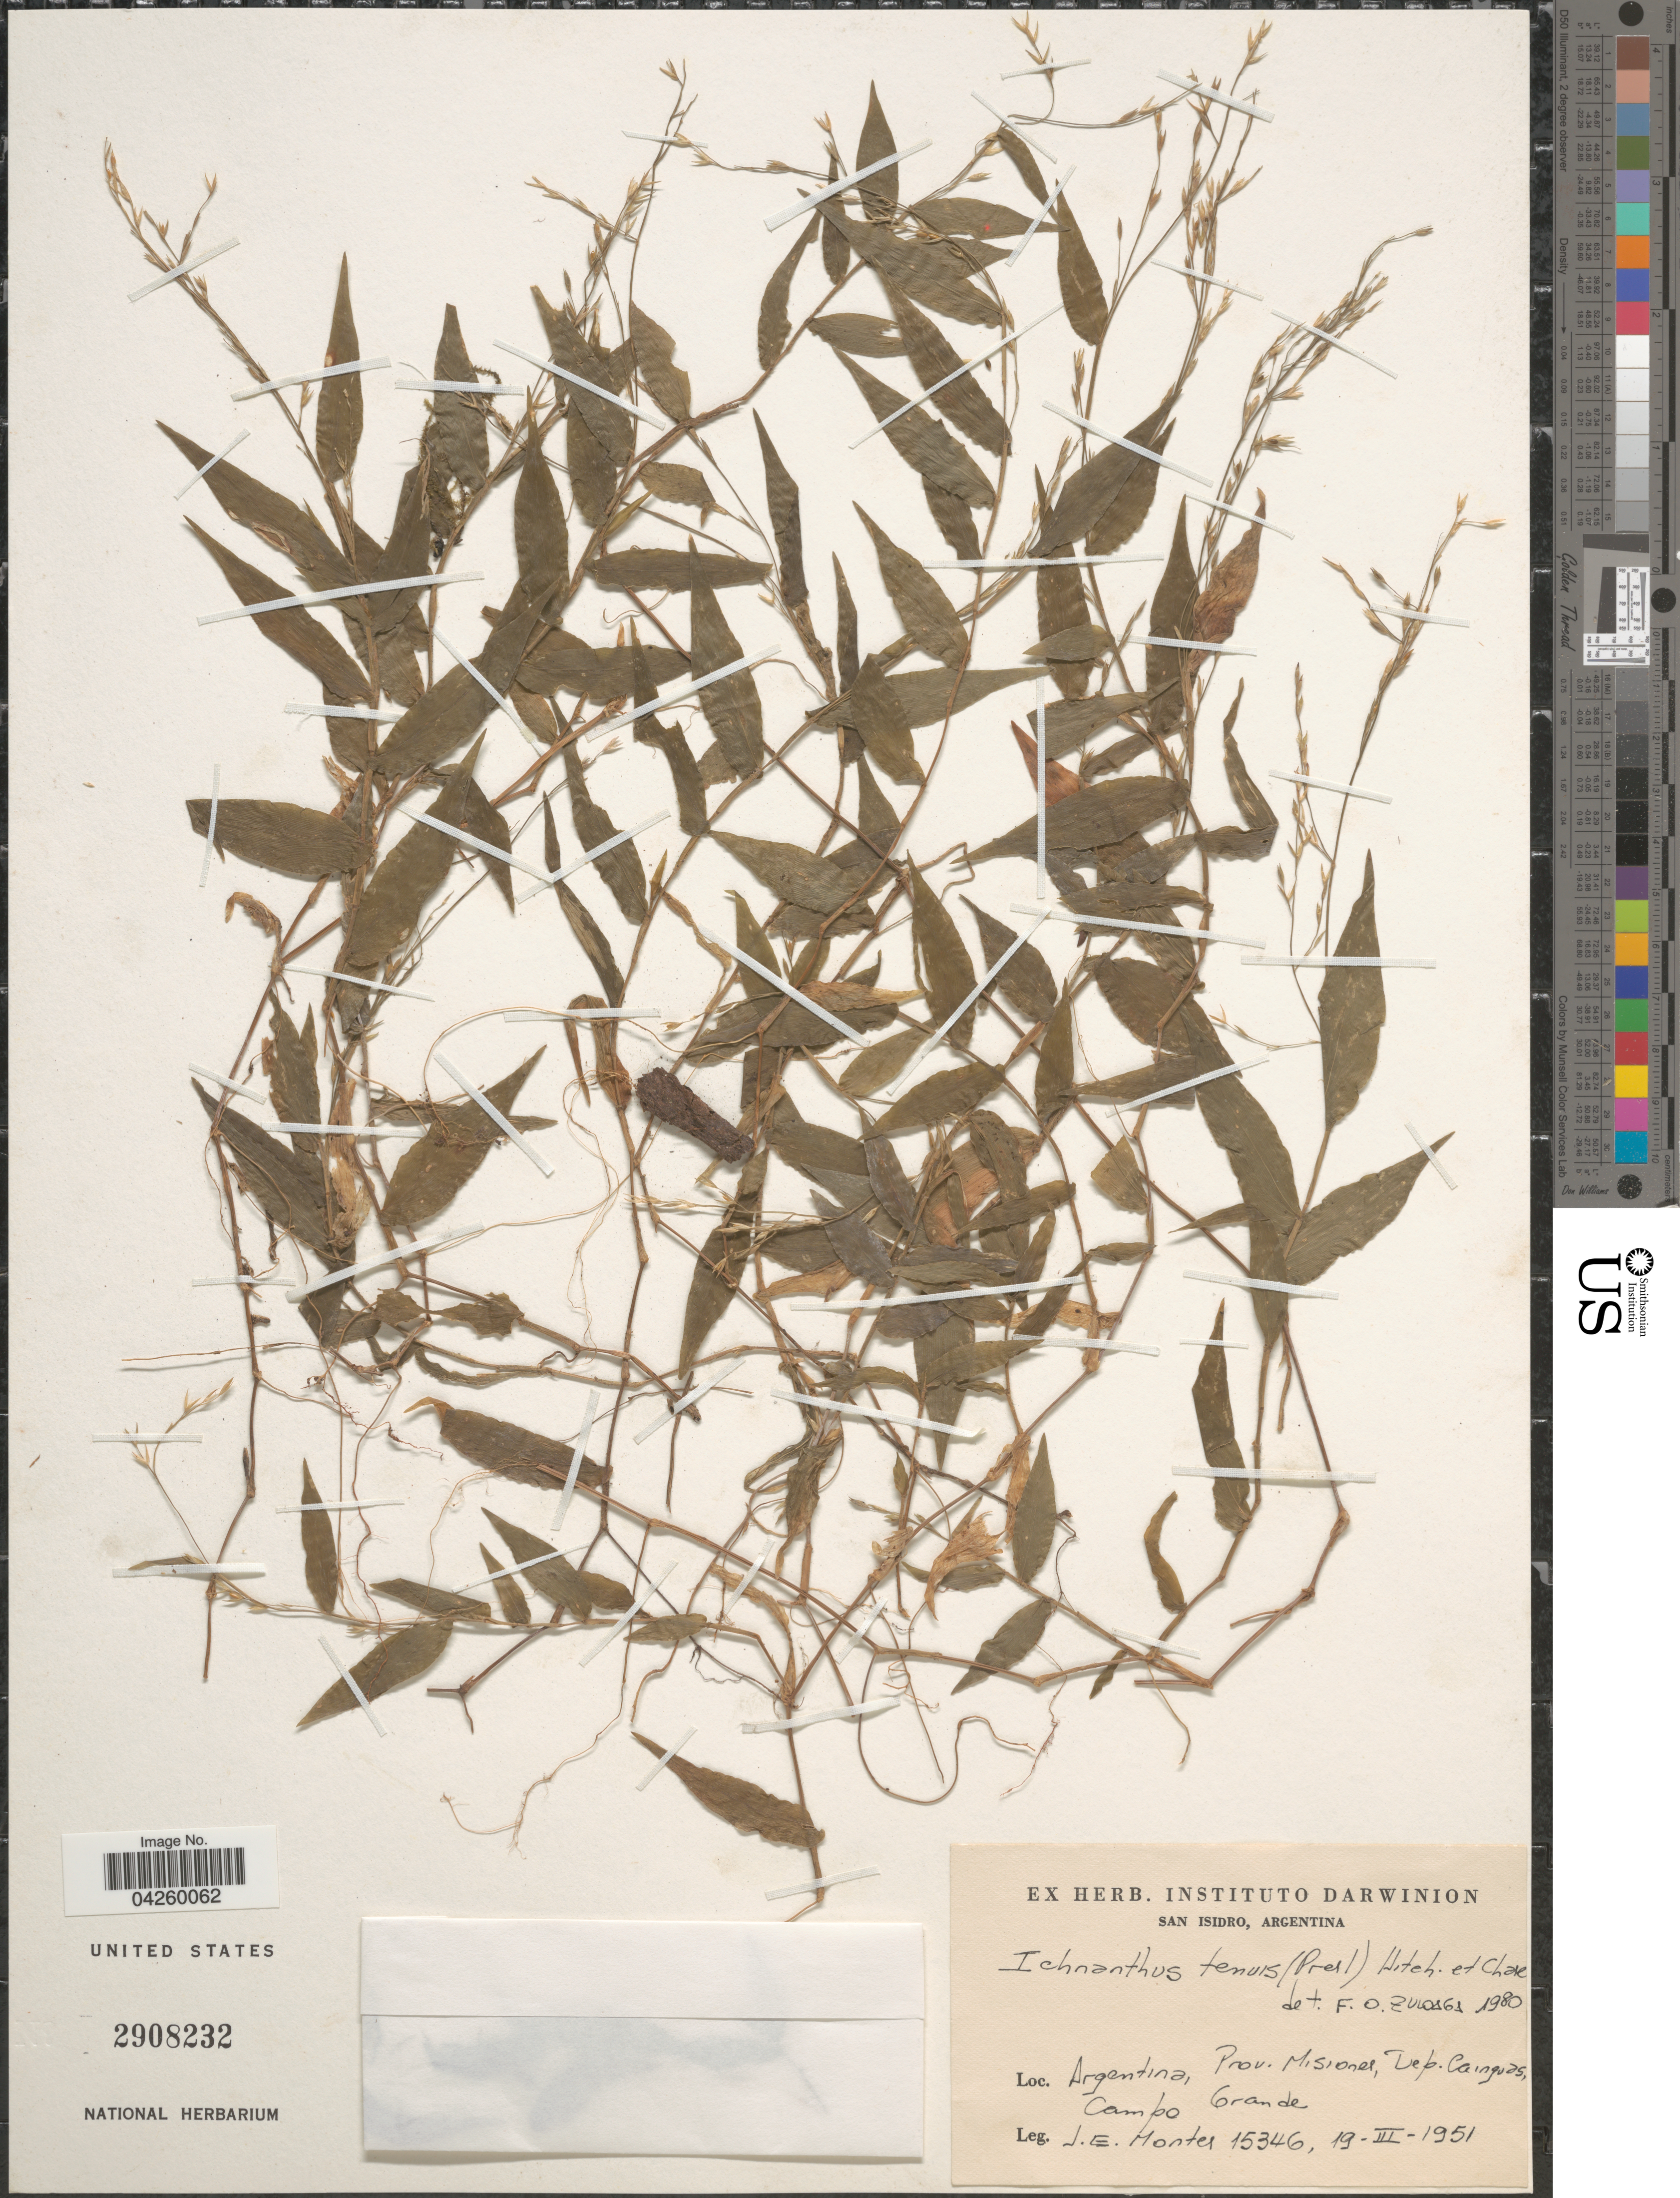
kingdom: Plantae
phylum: Tracheophyta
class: Liliopsida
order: Poales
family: Poaceae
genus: Ichnanthus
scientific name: Ichnanthus tenuis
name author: (J. Presl) Hitchc. & Chase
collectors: J. E. Montes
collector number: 15346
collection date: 1951-03-19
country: Argentina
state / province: Misiones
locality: Dep. Cainguas. Campo Grande.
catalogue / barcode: US 2908232